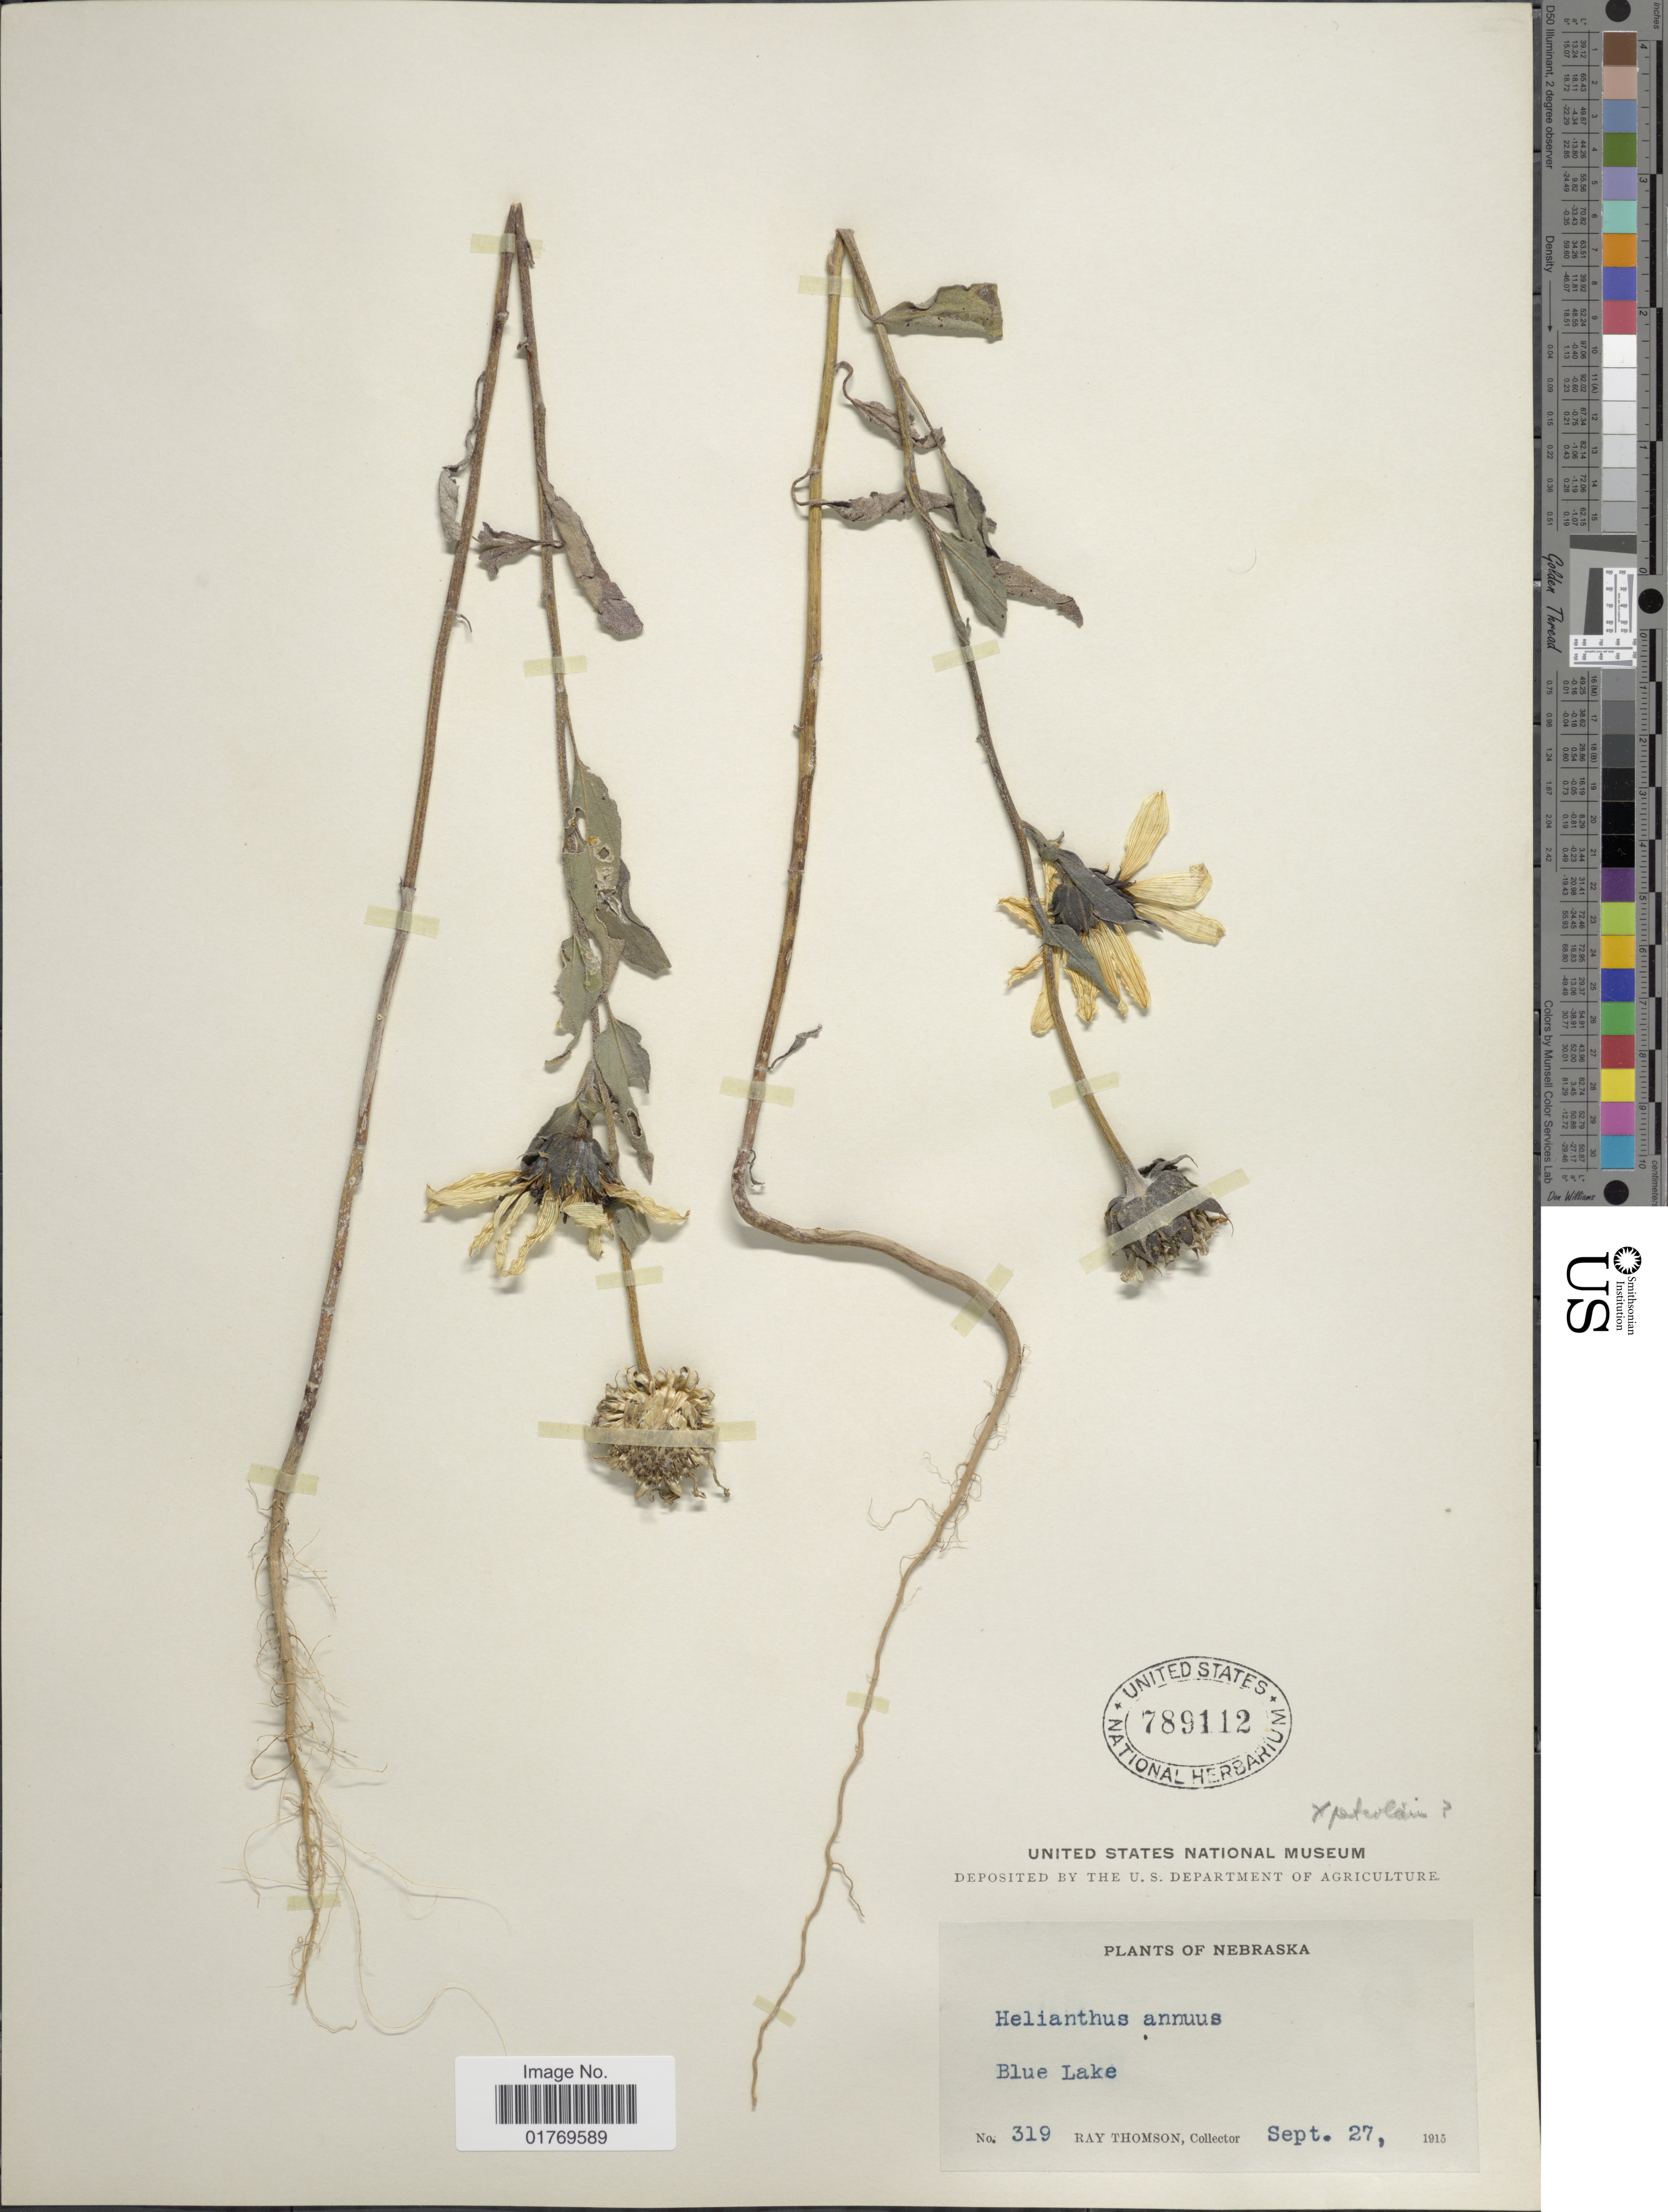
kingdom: Plantae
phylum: Tracheophyta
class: Magnoliopsida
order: Asterales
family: Asteraceae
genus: Helianthus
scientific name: Helianthus annuus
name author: L.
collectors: R. Thomson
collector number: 319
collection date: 1915-09-27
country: United States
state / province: Nebraska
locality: Blue Lake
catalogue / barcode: US 789112